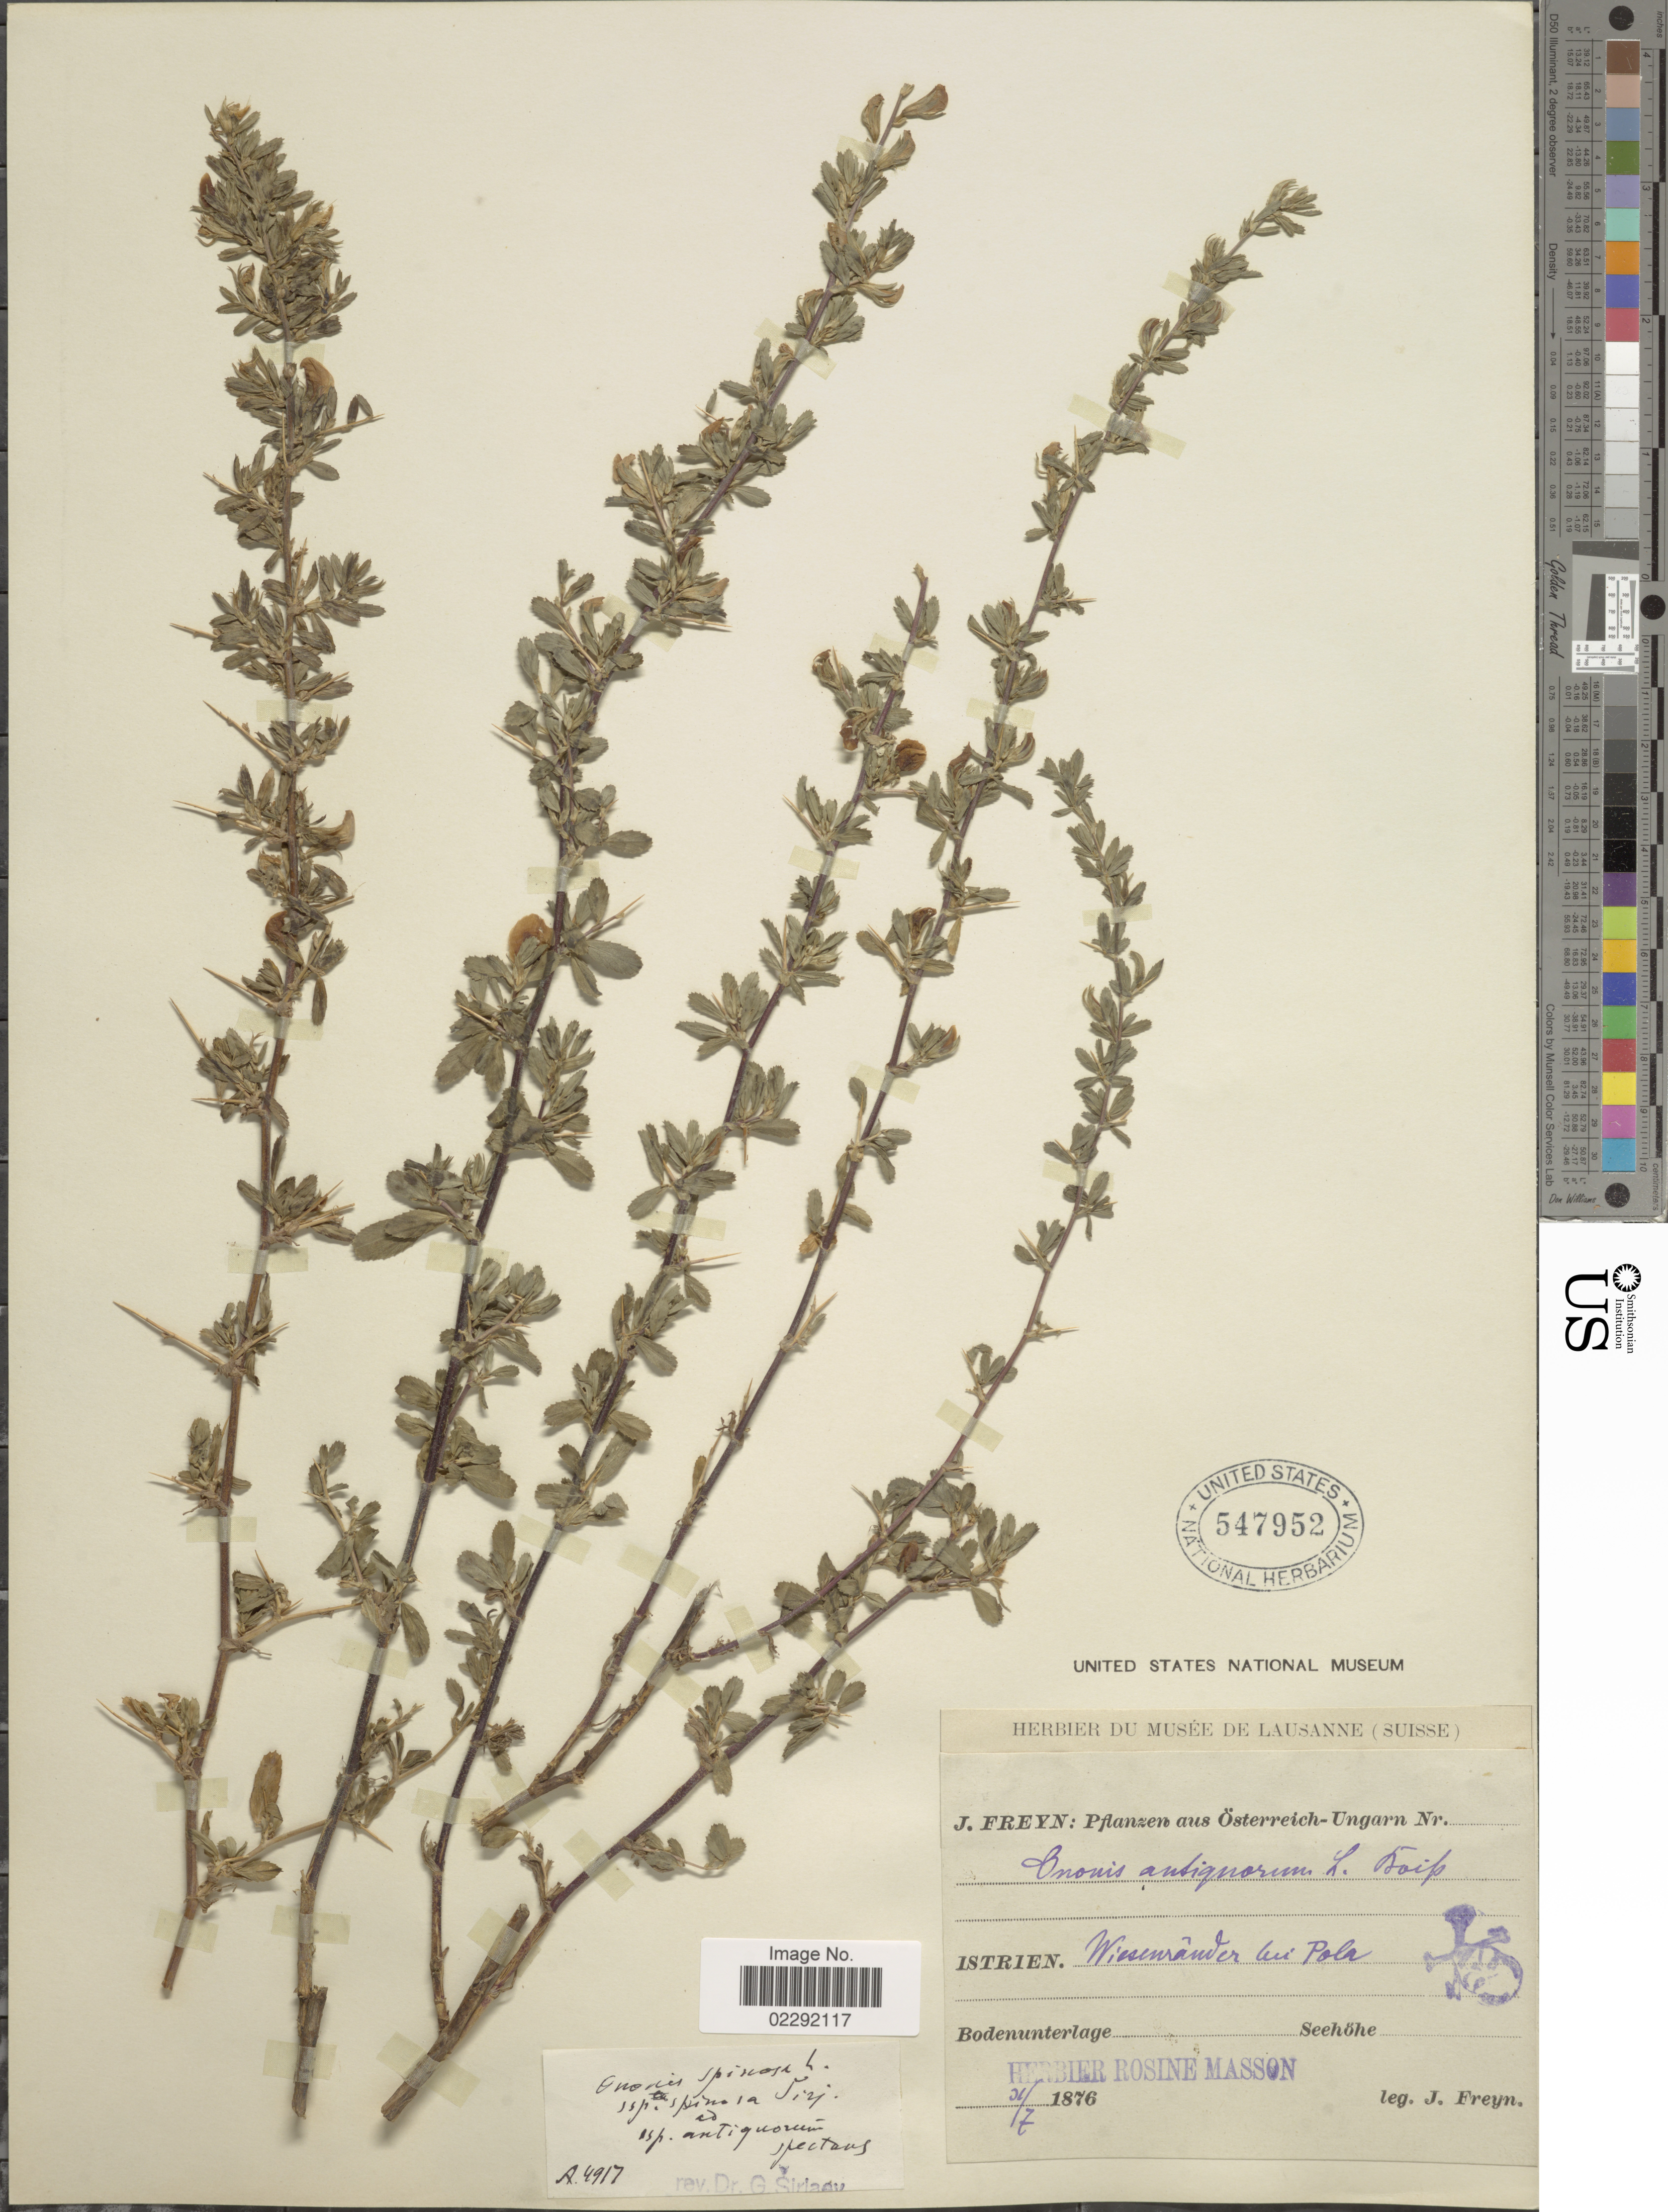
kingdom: Plantae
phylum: Tracheophyta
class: Magnoliopsida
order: Fabales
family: Fabaceae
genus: Ononis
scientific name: Ononis spinosa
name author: L.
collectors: J. Freyn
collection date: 1876-07-31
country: Croatia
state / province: Istria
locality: Aus Osterreich-Ungarn, Istrien, Wiesenrander bei Pola. [interpreted]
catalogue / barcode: US 547952